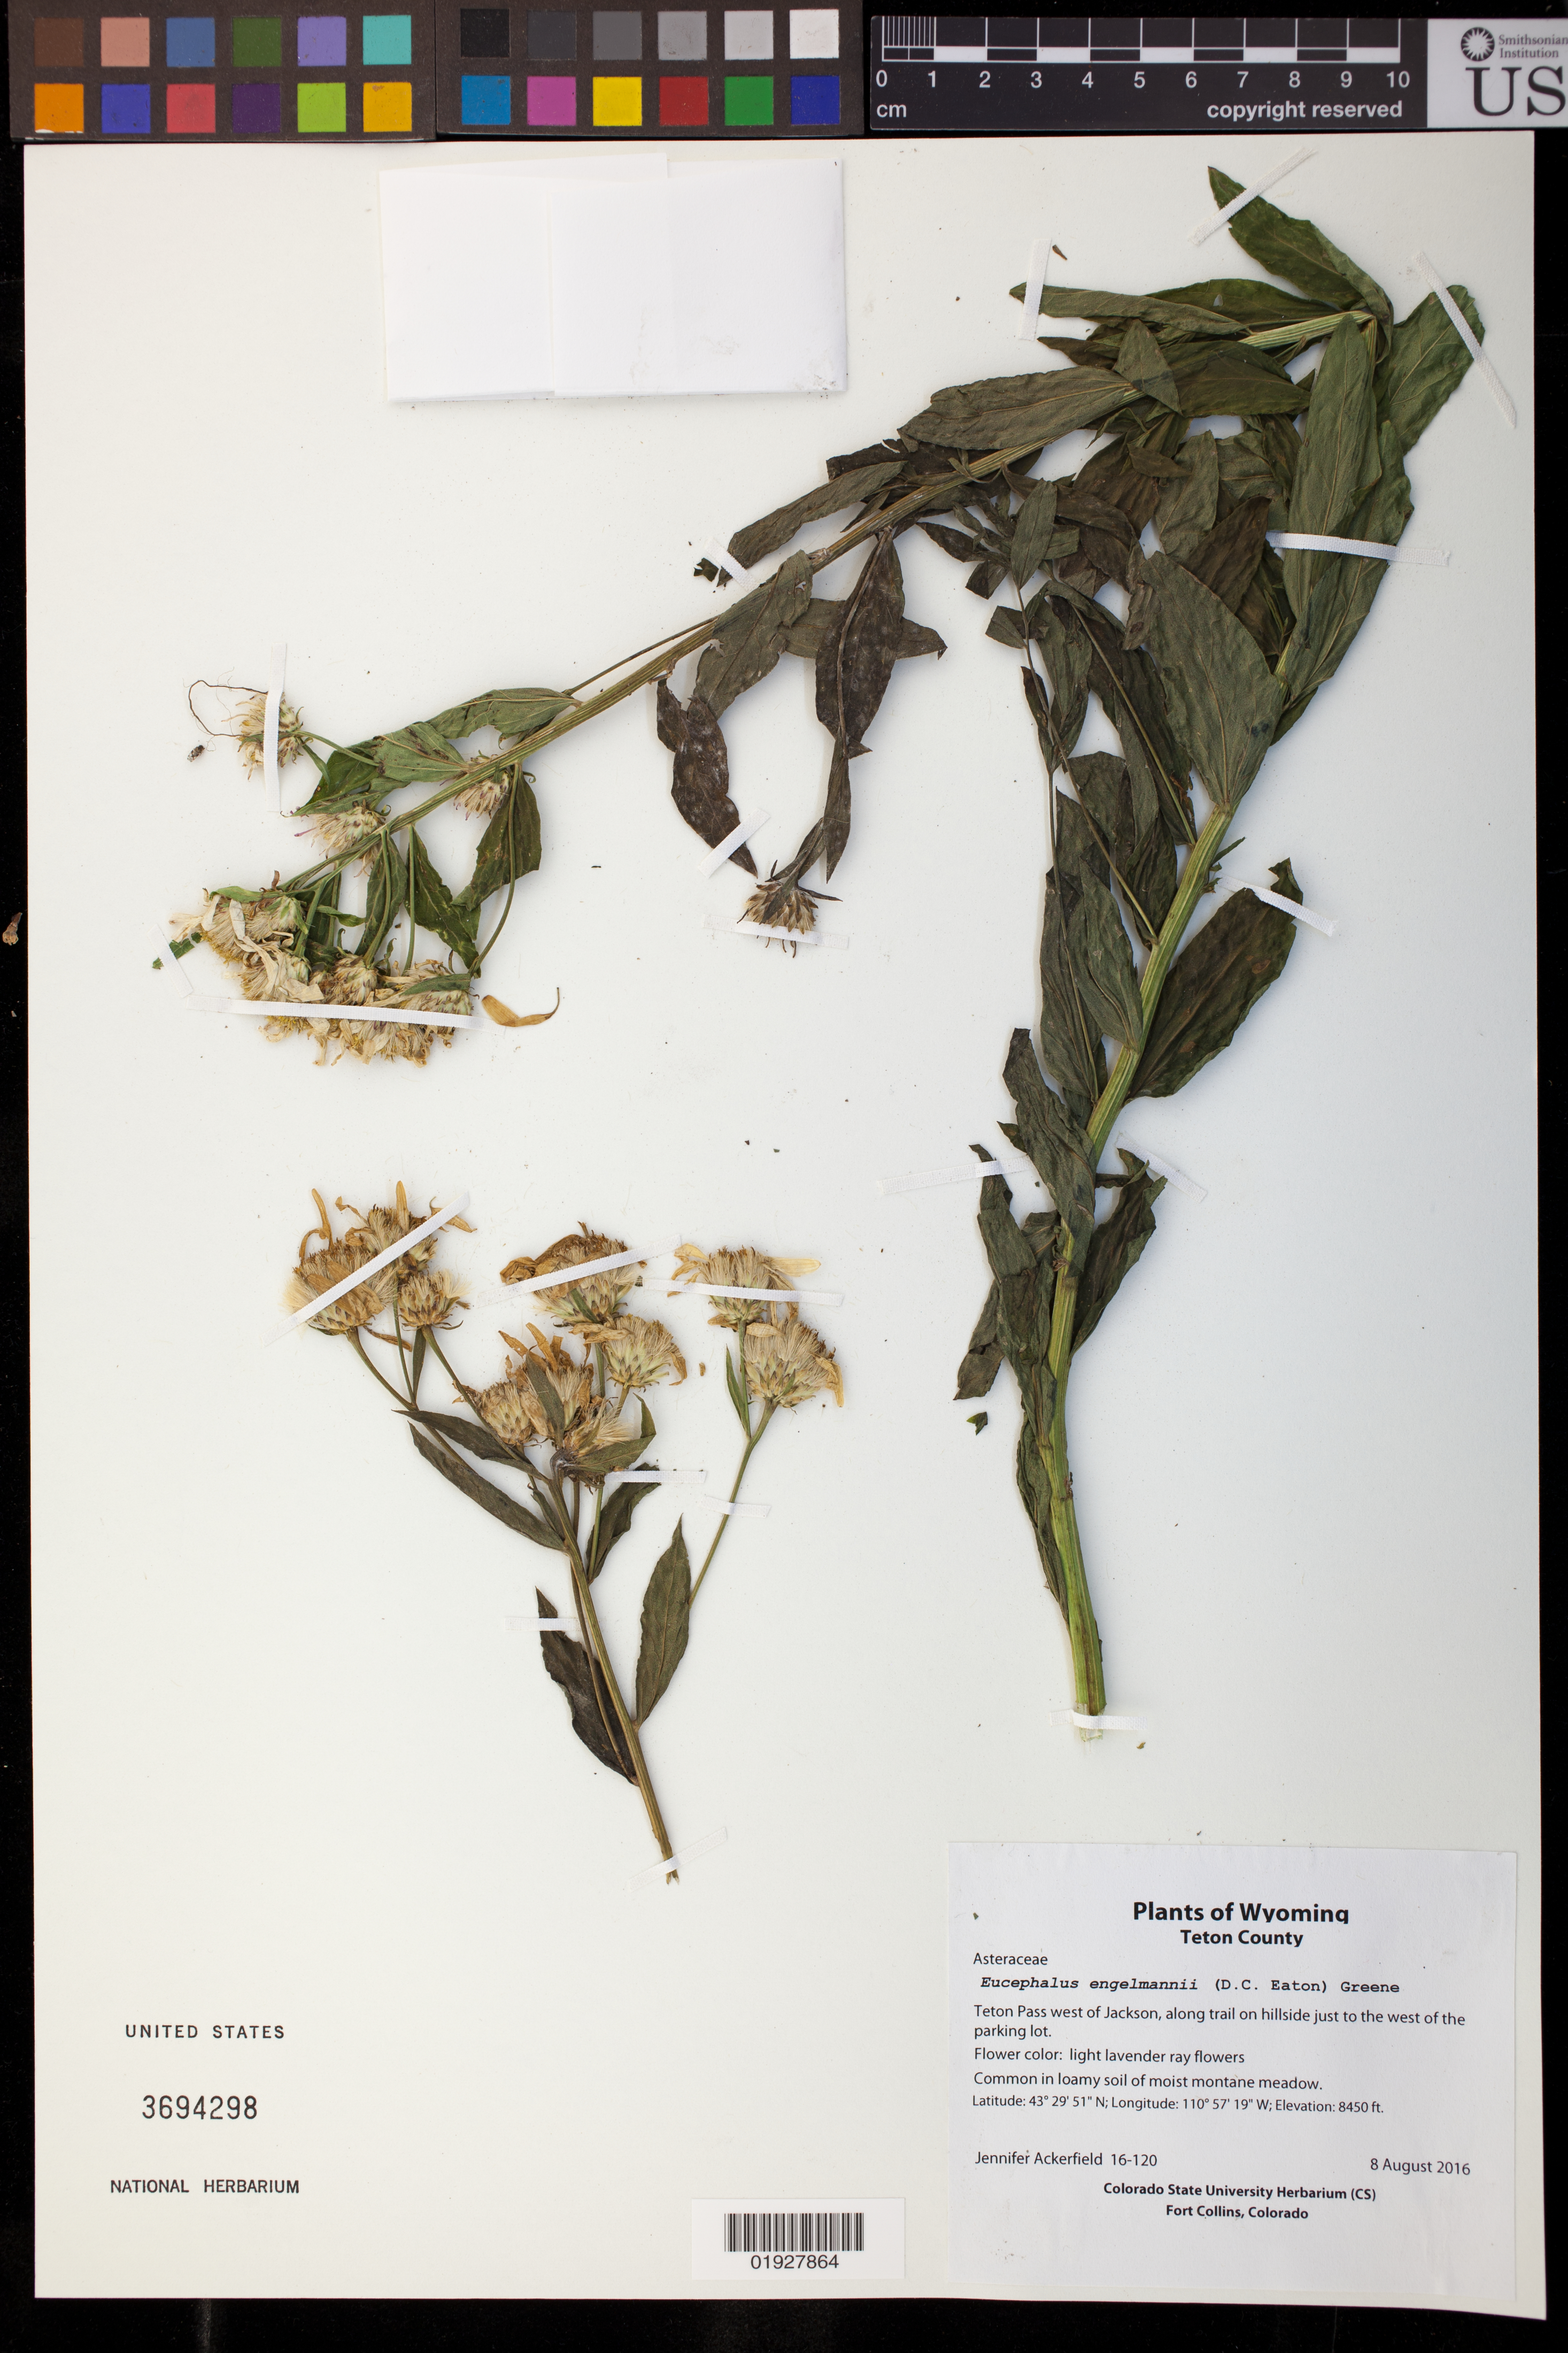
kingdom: Plantae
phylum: Tracheophyta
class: Magnoliopsida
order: Asterales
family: Asteraceae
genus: Eucephalus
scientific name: Eucephalus engelmannii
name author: (D.C. Eaton) Greene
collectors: J. Ackerfield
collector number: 16-120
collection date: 2016-08-08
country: United States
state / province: Colorado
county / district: Teton Co.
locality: Teton Pass W of Jackson, along trail on hillside just to the W of the parking lot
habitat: Common in loamy soil of moist montaine meadow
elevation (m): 2576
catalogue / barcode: US 3694298